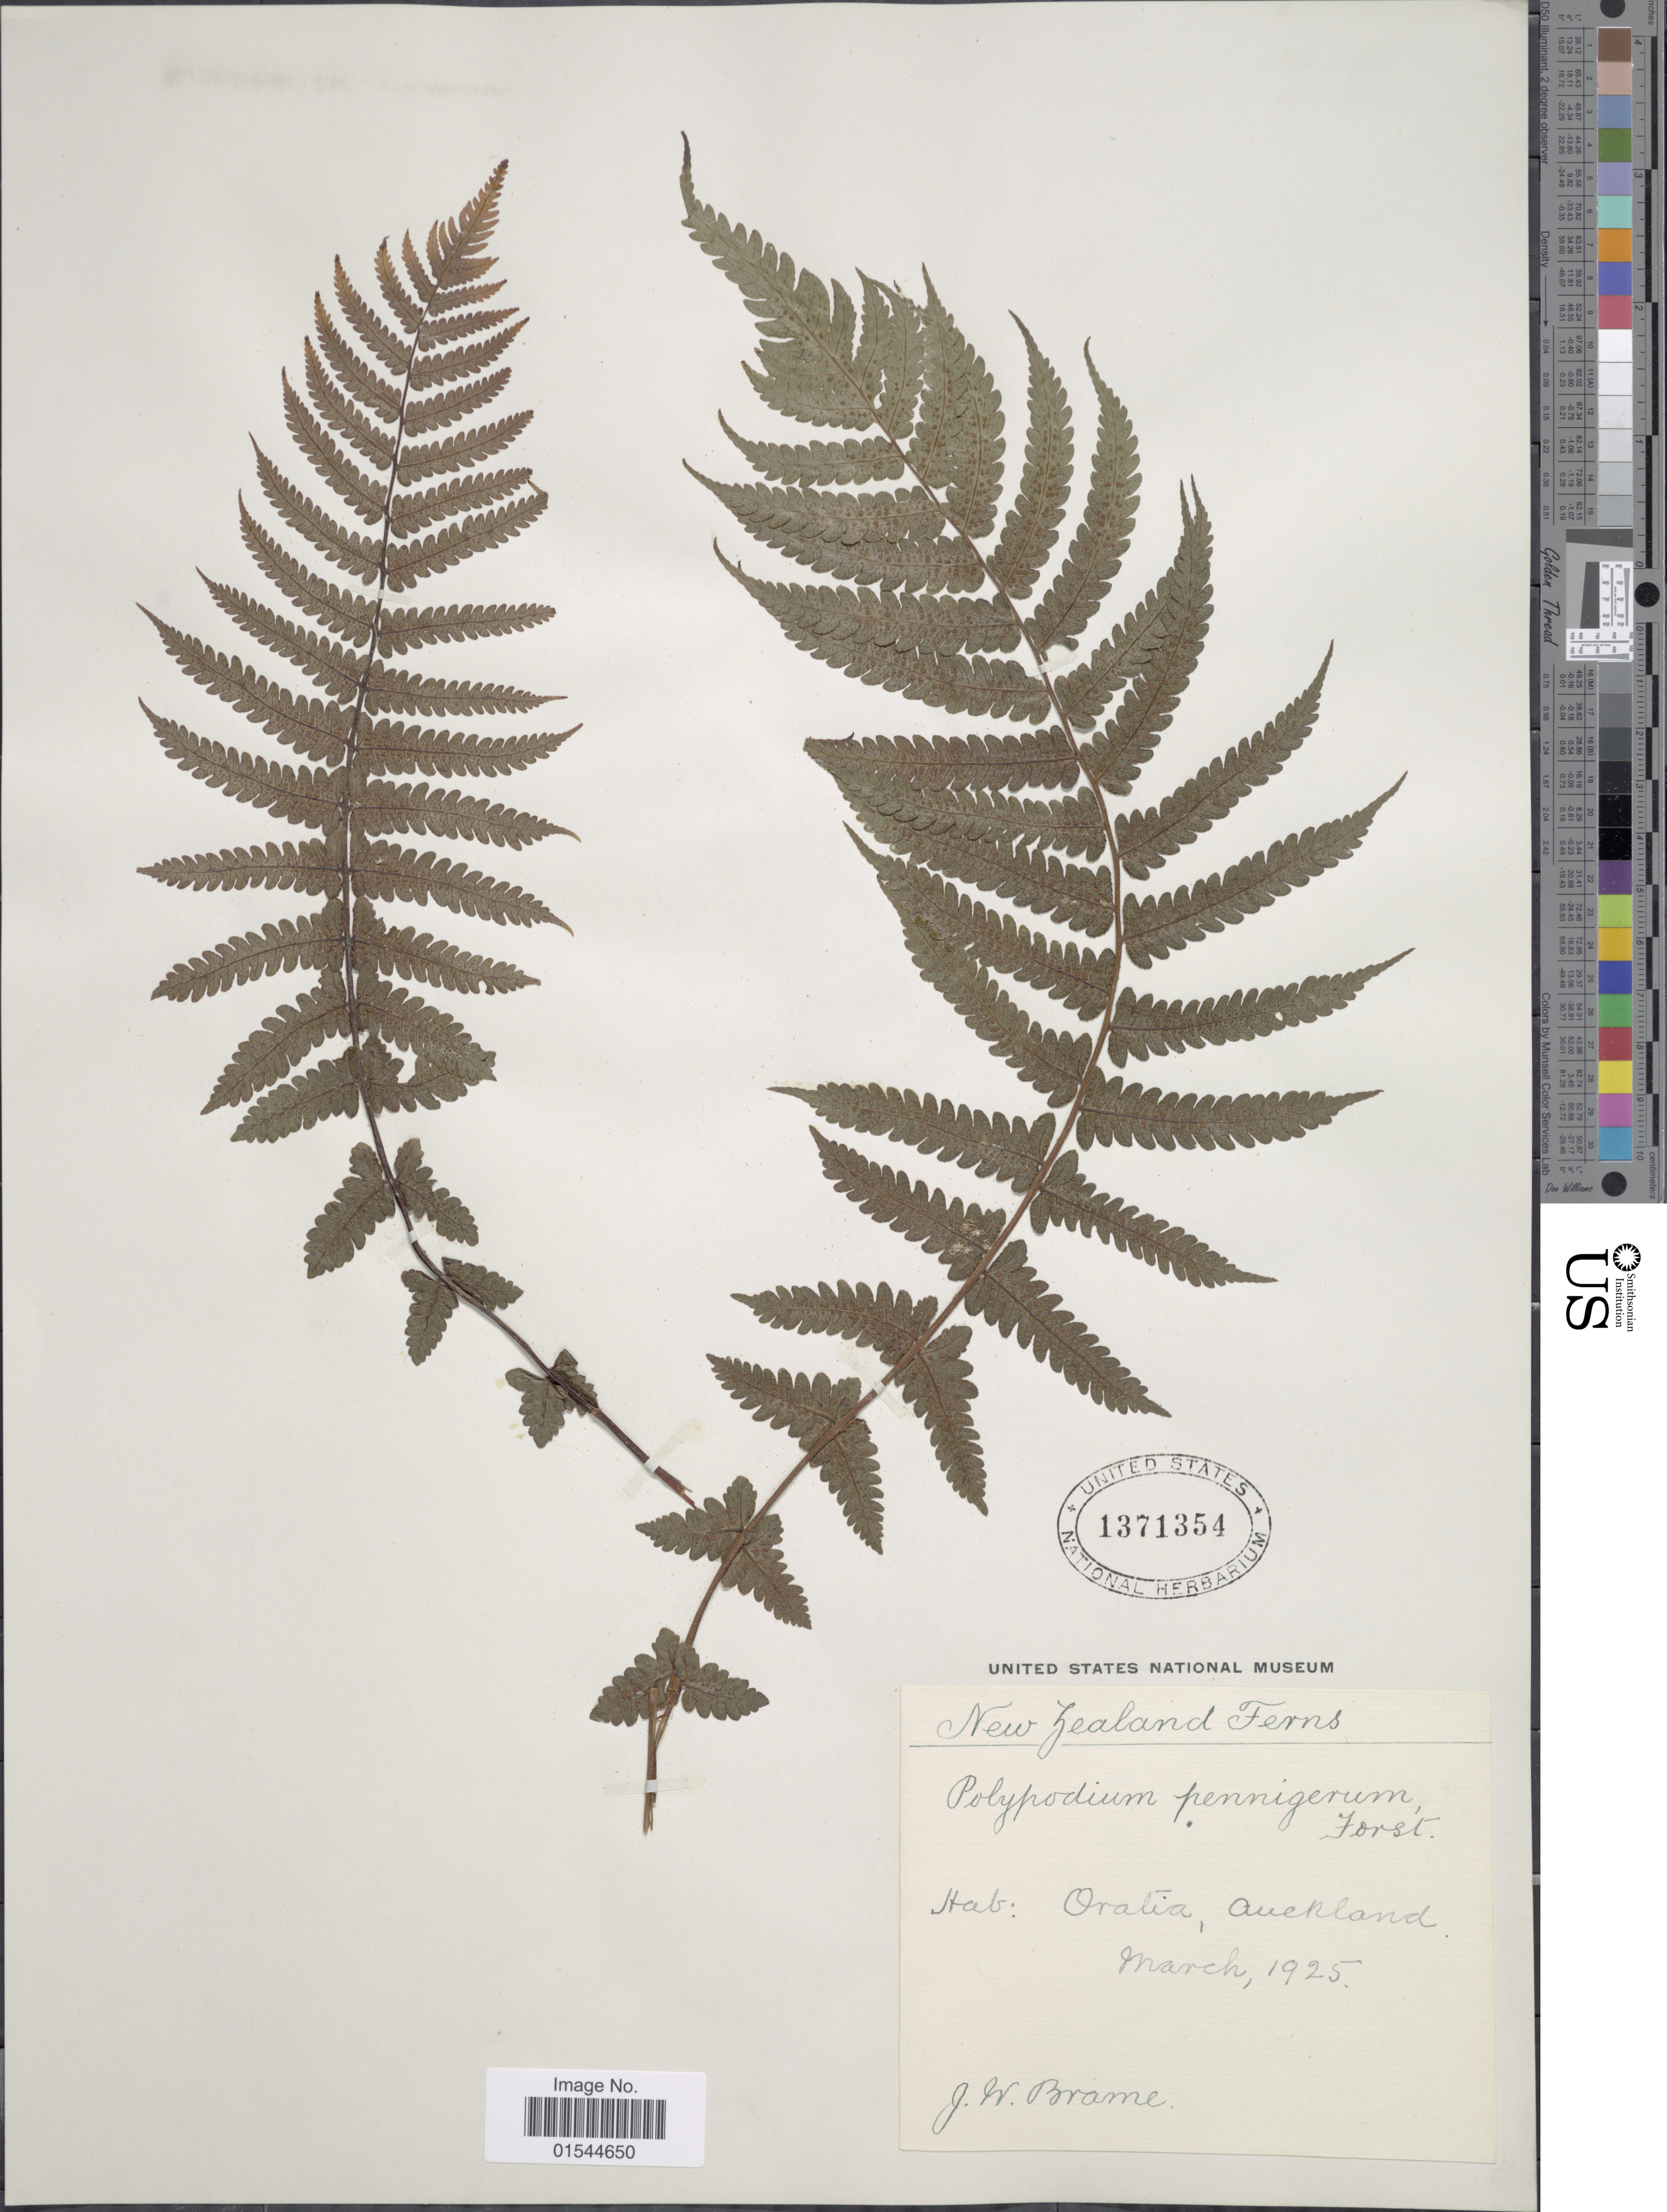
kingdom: Plantae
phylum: Tracheophyta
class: Polypodiopsida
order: Polypodiales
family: Thelypteridaceae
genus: Pneumatopteris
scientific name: Pneumatopteris pennigera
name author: (G. Forst.) Holttum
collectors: J. Brame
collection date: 1925-03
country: New Zealand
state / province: Auckland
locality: Oratia, Auckland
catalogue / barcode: US 1371354